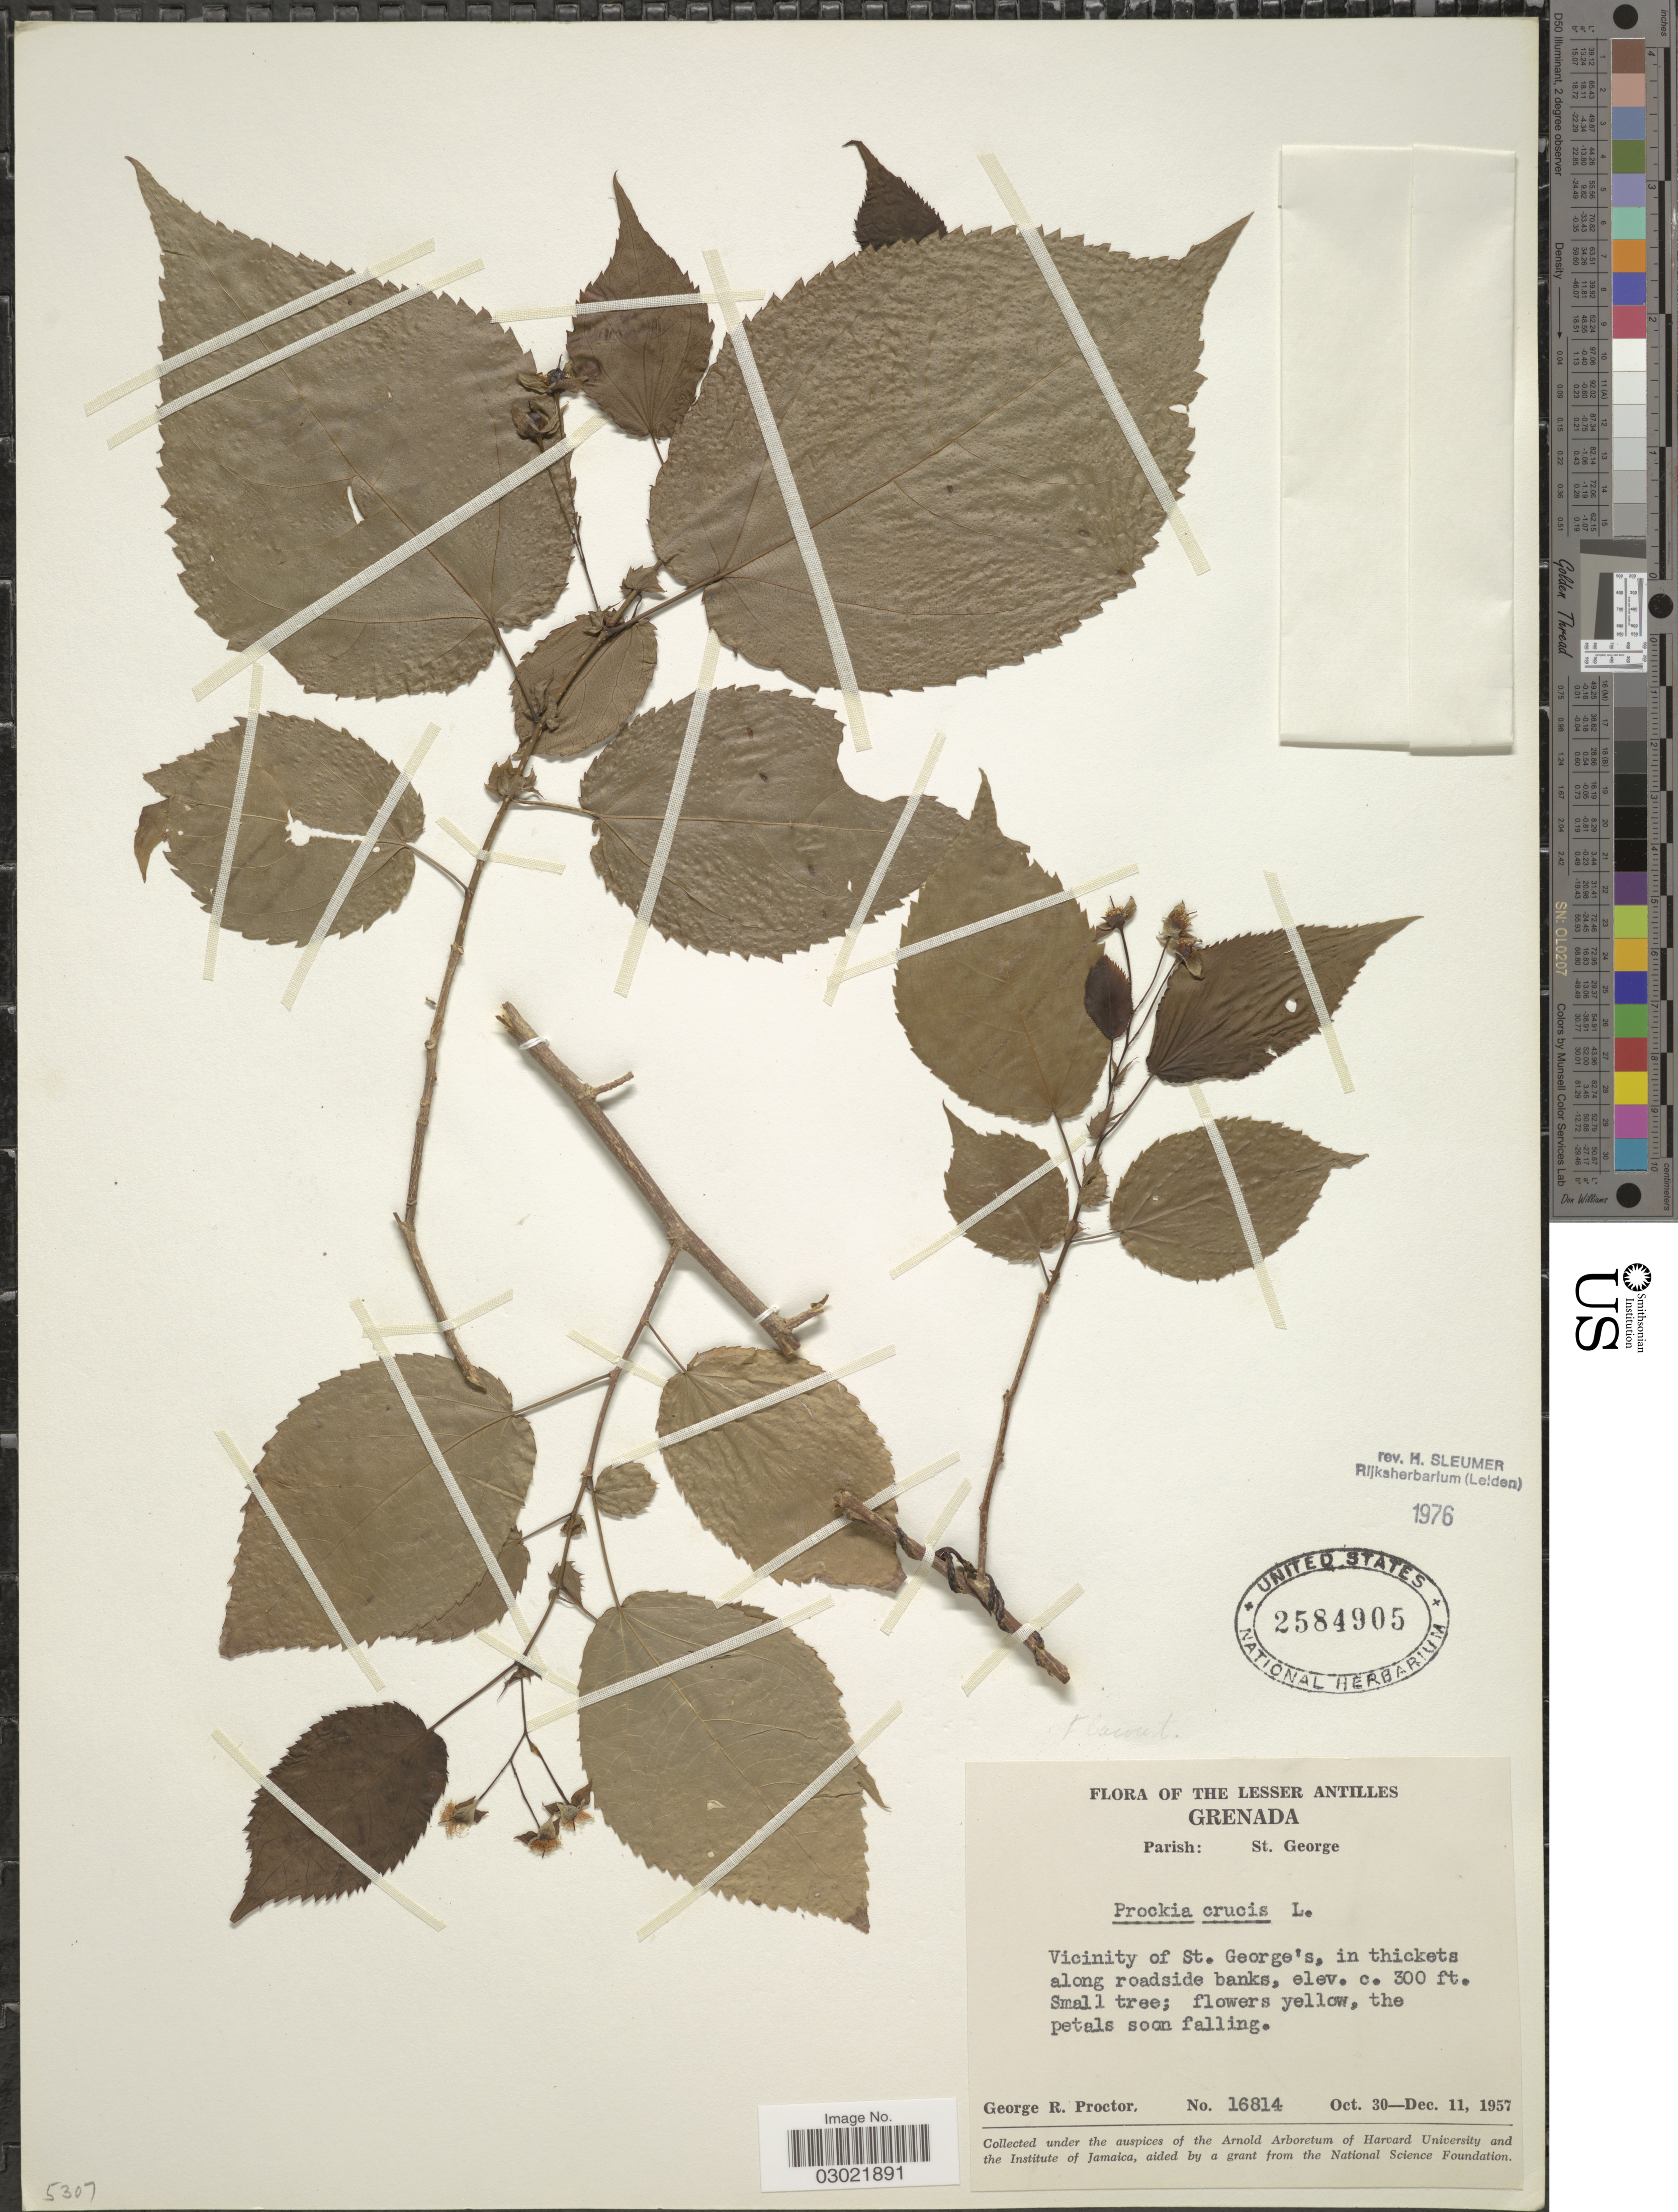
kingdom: Plantae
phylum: Tracheophyta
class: Magnoliopsida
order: Malpighiales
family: Salicaceae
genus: Prockia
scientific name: Prockia crucis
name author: P. Browne ex L.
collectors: G. R. Proctor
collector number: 16814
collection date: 1957-10-30/1957-12-11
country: Grenada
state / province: Saint George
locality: The Lesser Antilles. Parish: St. George. Vicinity of St. George's, in thickets along roadside banks.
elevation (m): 91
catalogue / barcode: US 2584905